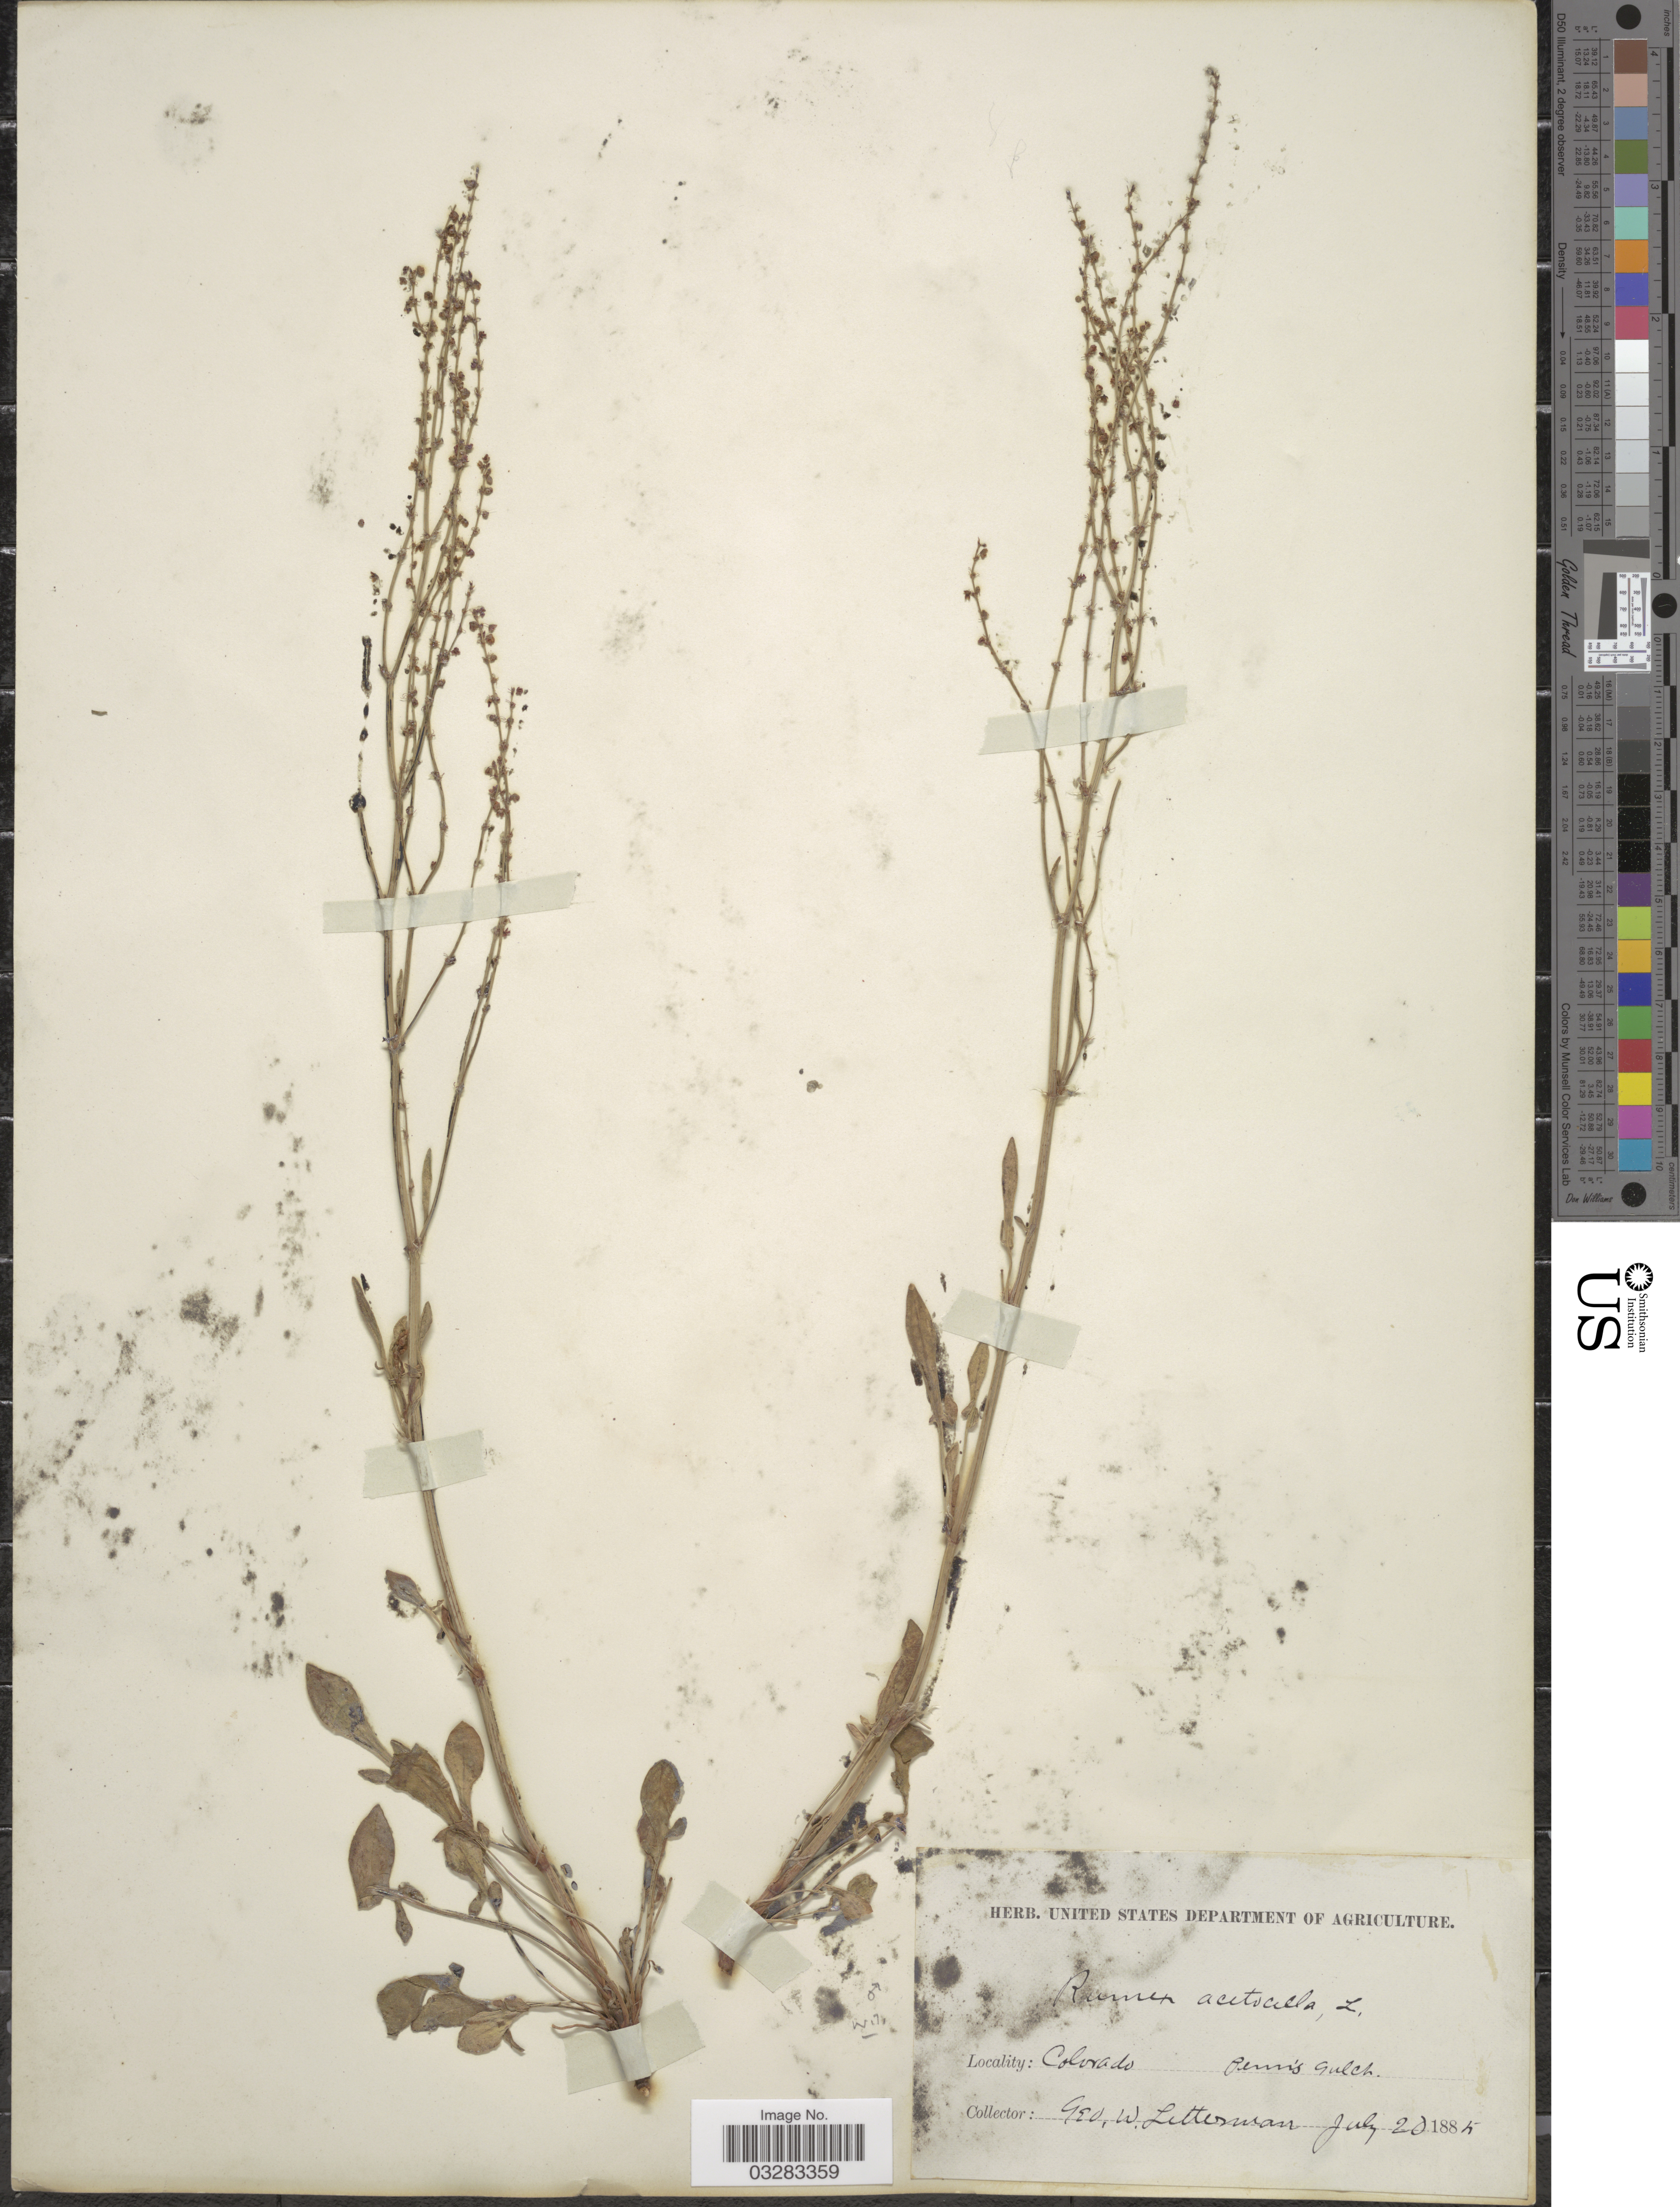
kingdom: Plantae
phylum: Tracheophyta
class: Magnoliopsida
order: Caryophyllales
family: Polygonaceae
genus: Rumex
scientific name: Rumex acetosella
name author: L.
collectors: G. W. Letterman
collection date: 1885-07-20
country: United States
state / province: Colorado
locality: Penn's Gulch.